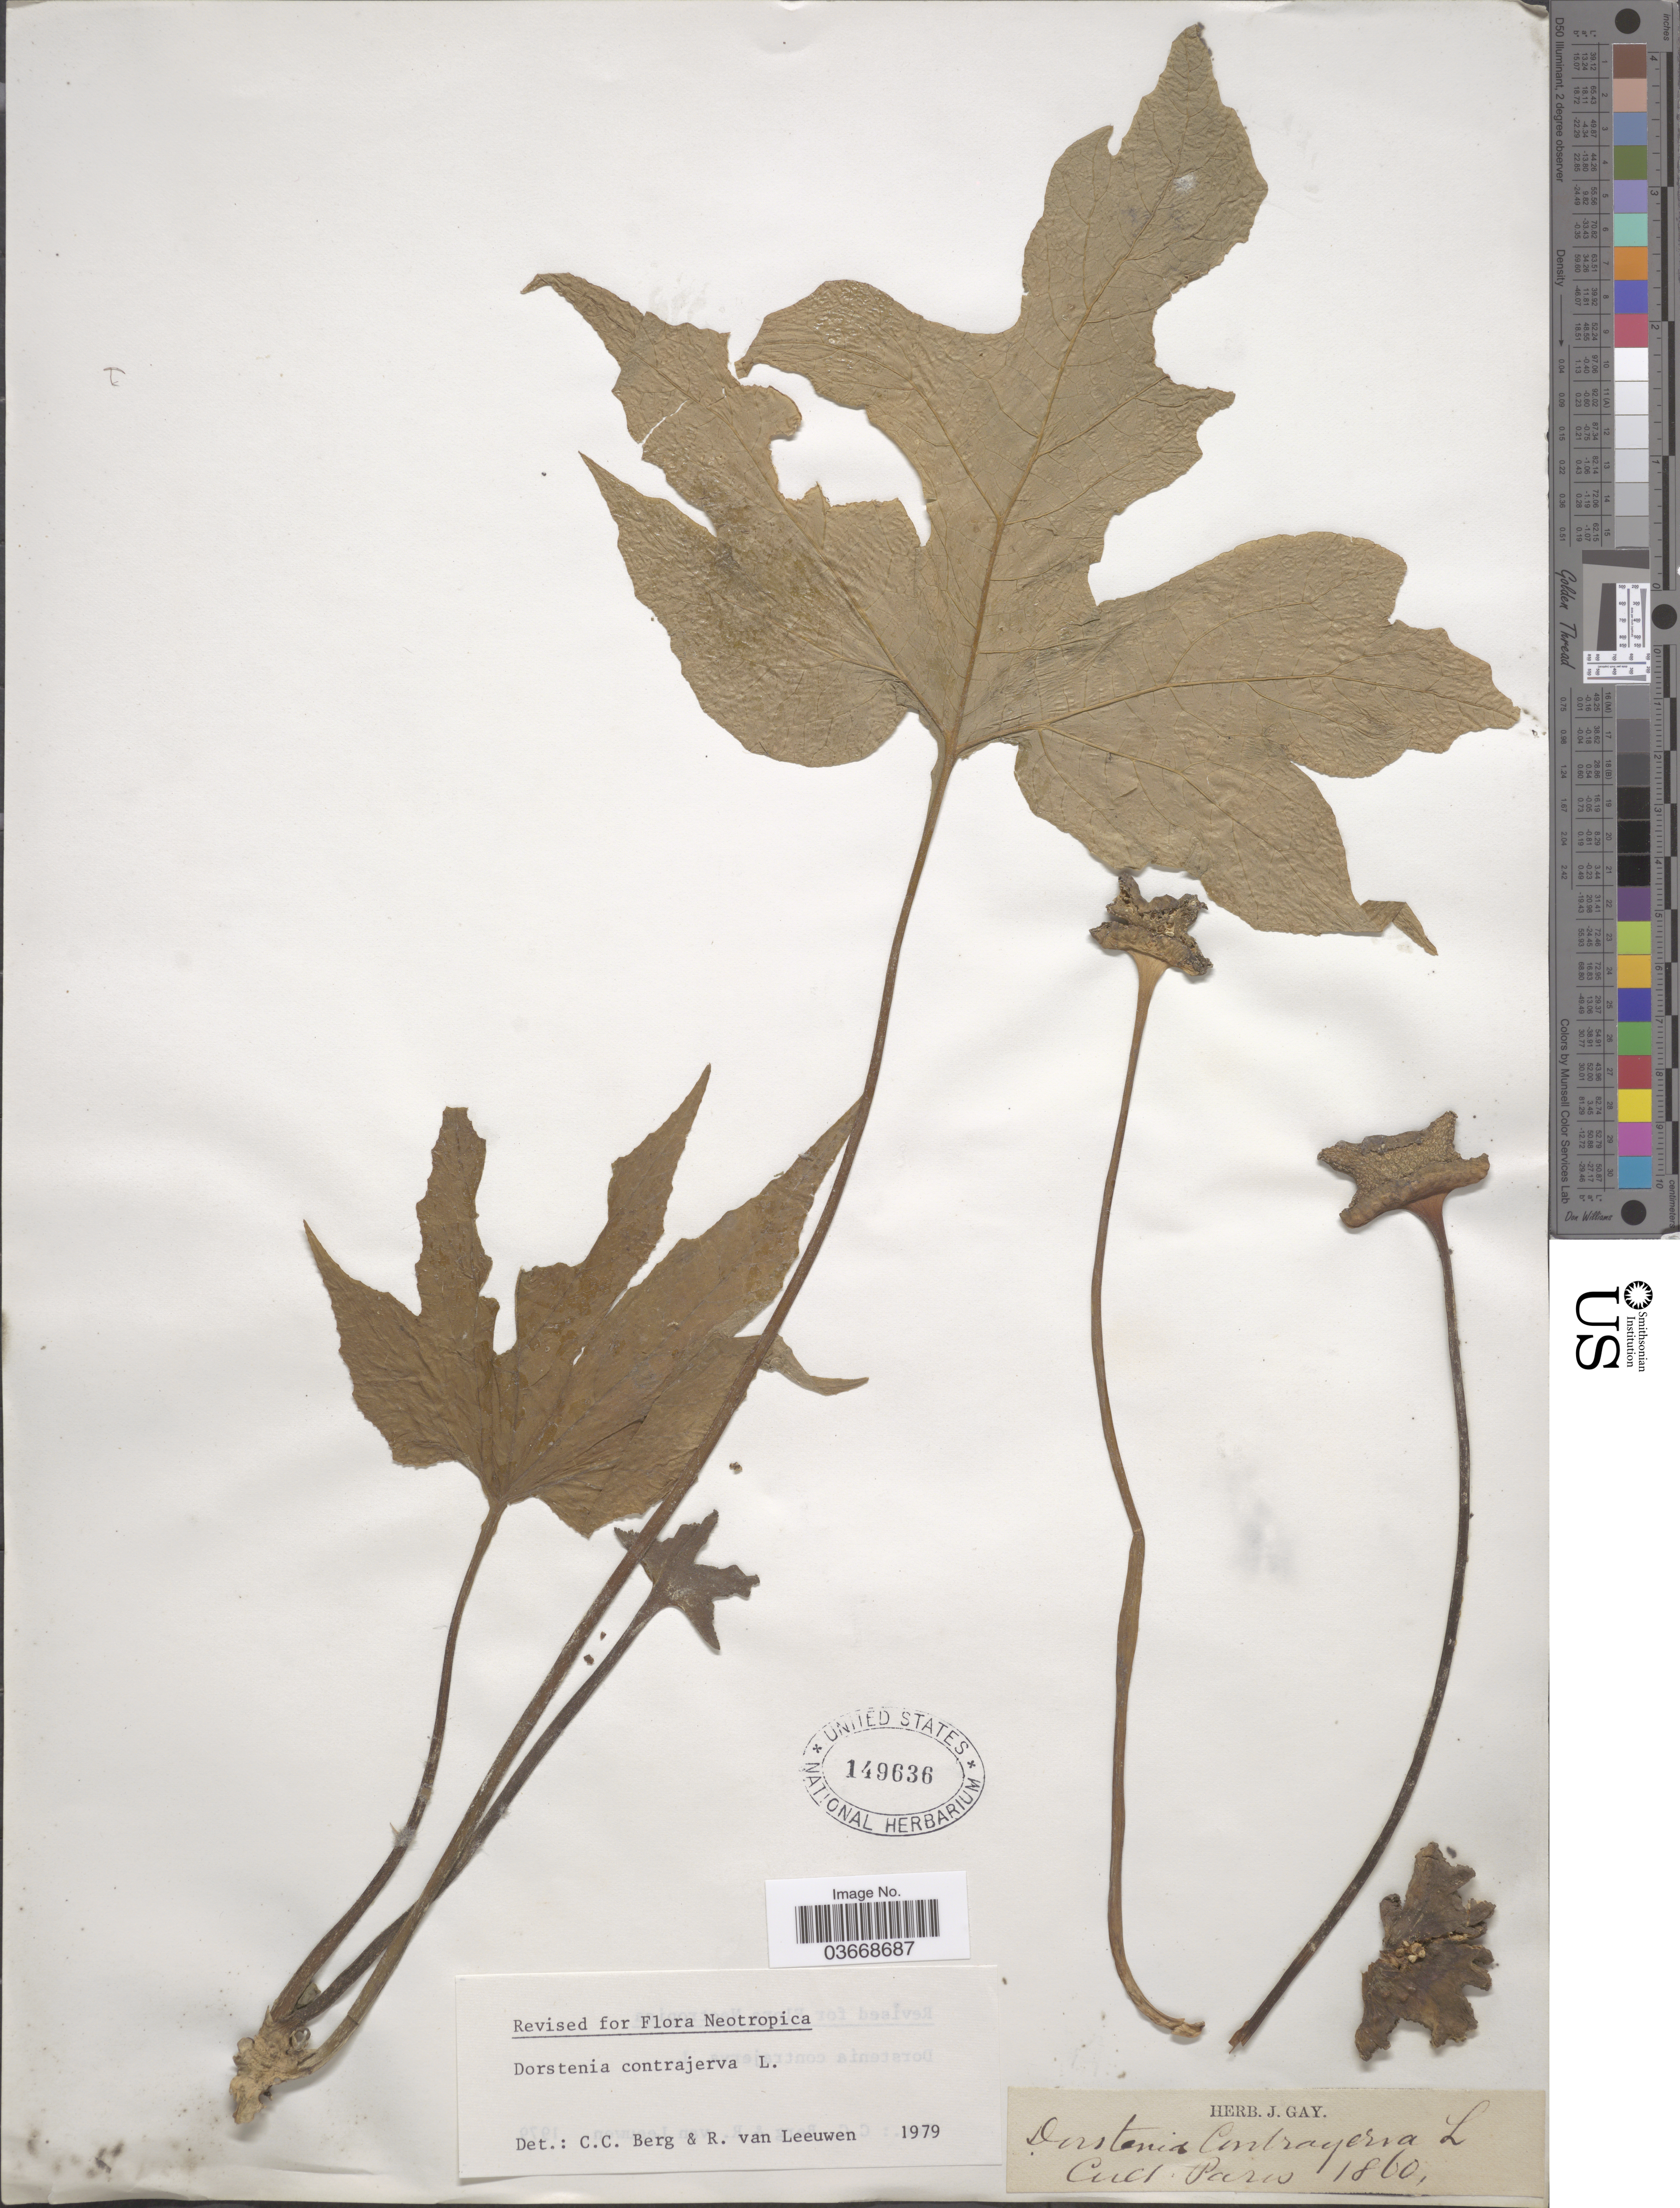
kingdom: Plantae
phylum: Tracheophyta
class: Magnoliopsida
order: Rosales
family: Moraceae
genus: Dorstenia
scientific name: Dorstenia contrajerva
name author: L.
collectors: ex herb. J. Gay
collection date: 1860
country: France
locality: Paris.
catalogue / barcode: US 149636